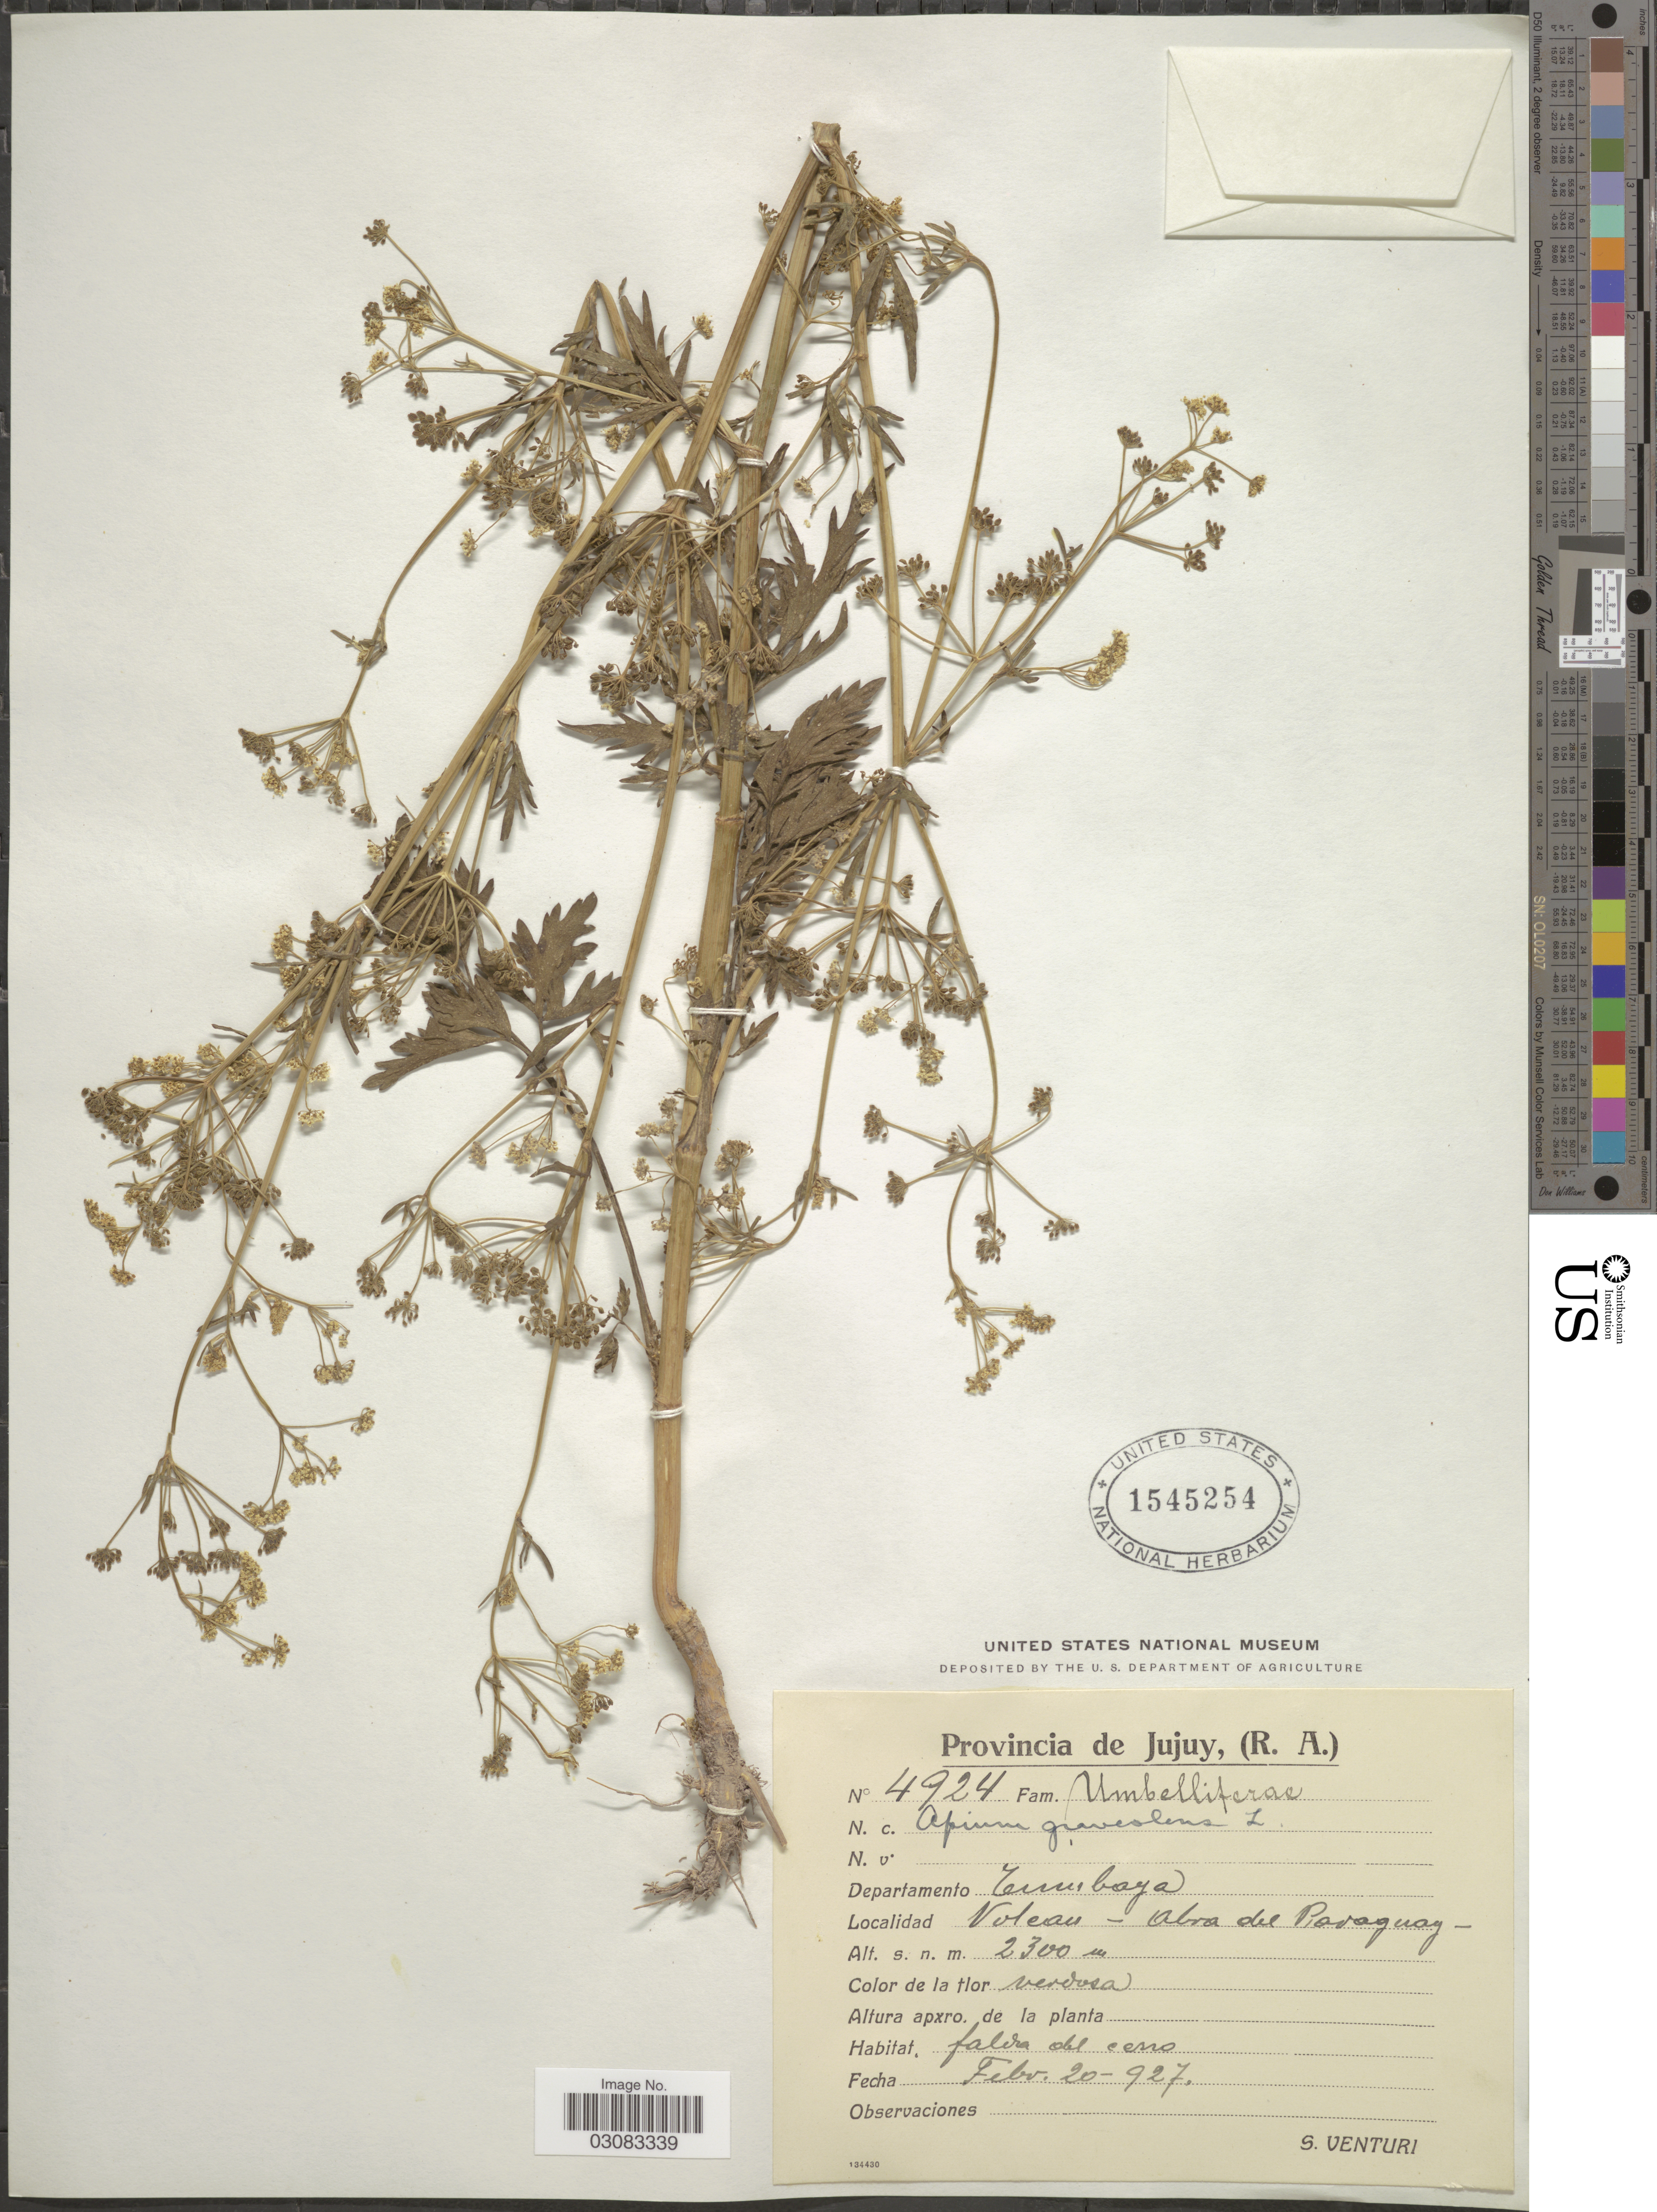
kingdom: Plantae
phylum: Tracheophyta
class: Magnoliopsida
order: Apiales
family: Apiaceae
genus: Apium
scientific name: Apium graveolens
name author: L.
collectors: S. Venturi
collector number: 4924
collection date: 1927-02-20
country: Argentina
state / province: Jujuy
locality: Departamento Tumbaya. Volcan-Abra del Paraguay.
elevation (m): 2300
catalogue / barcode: US 1545254